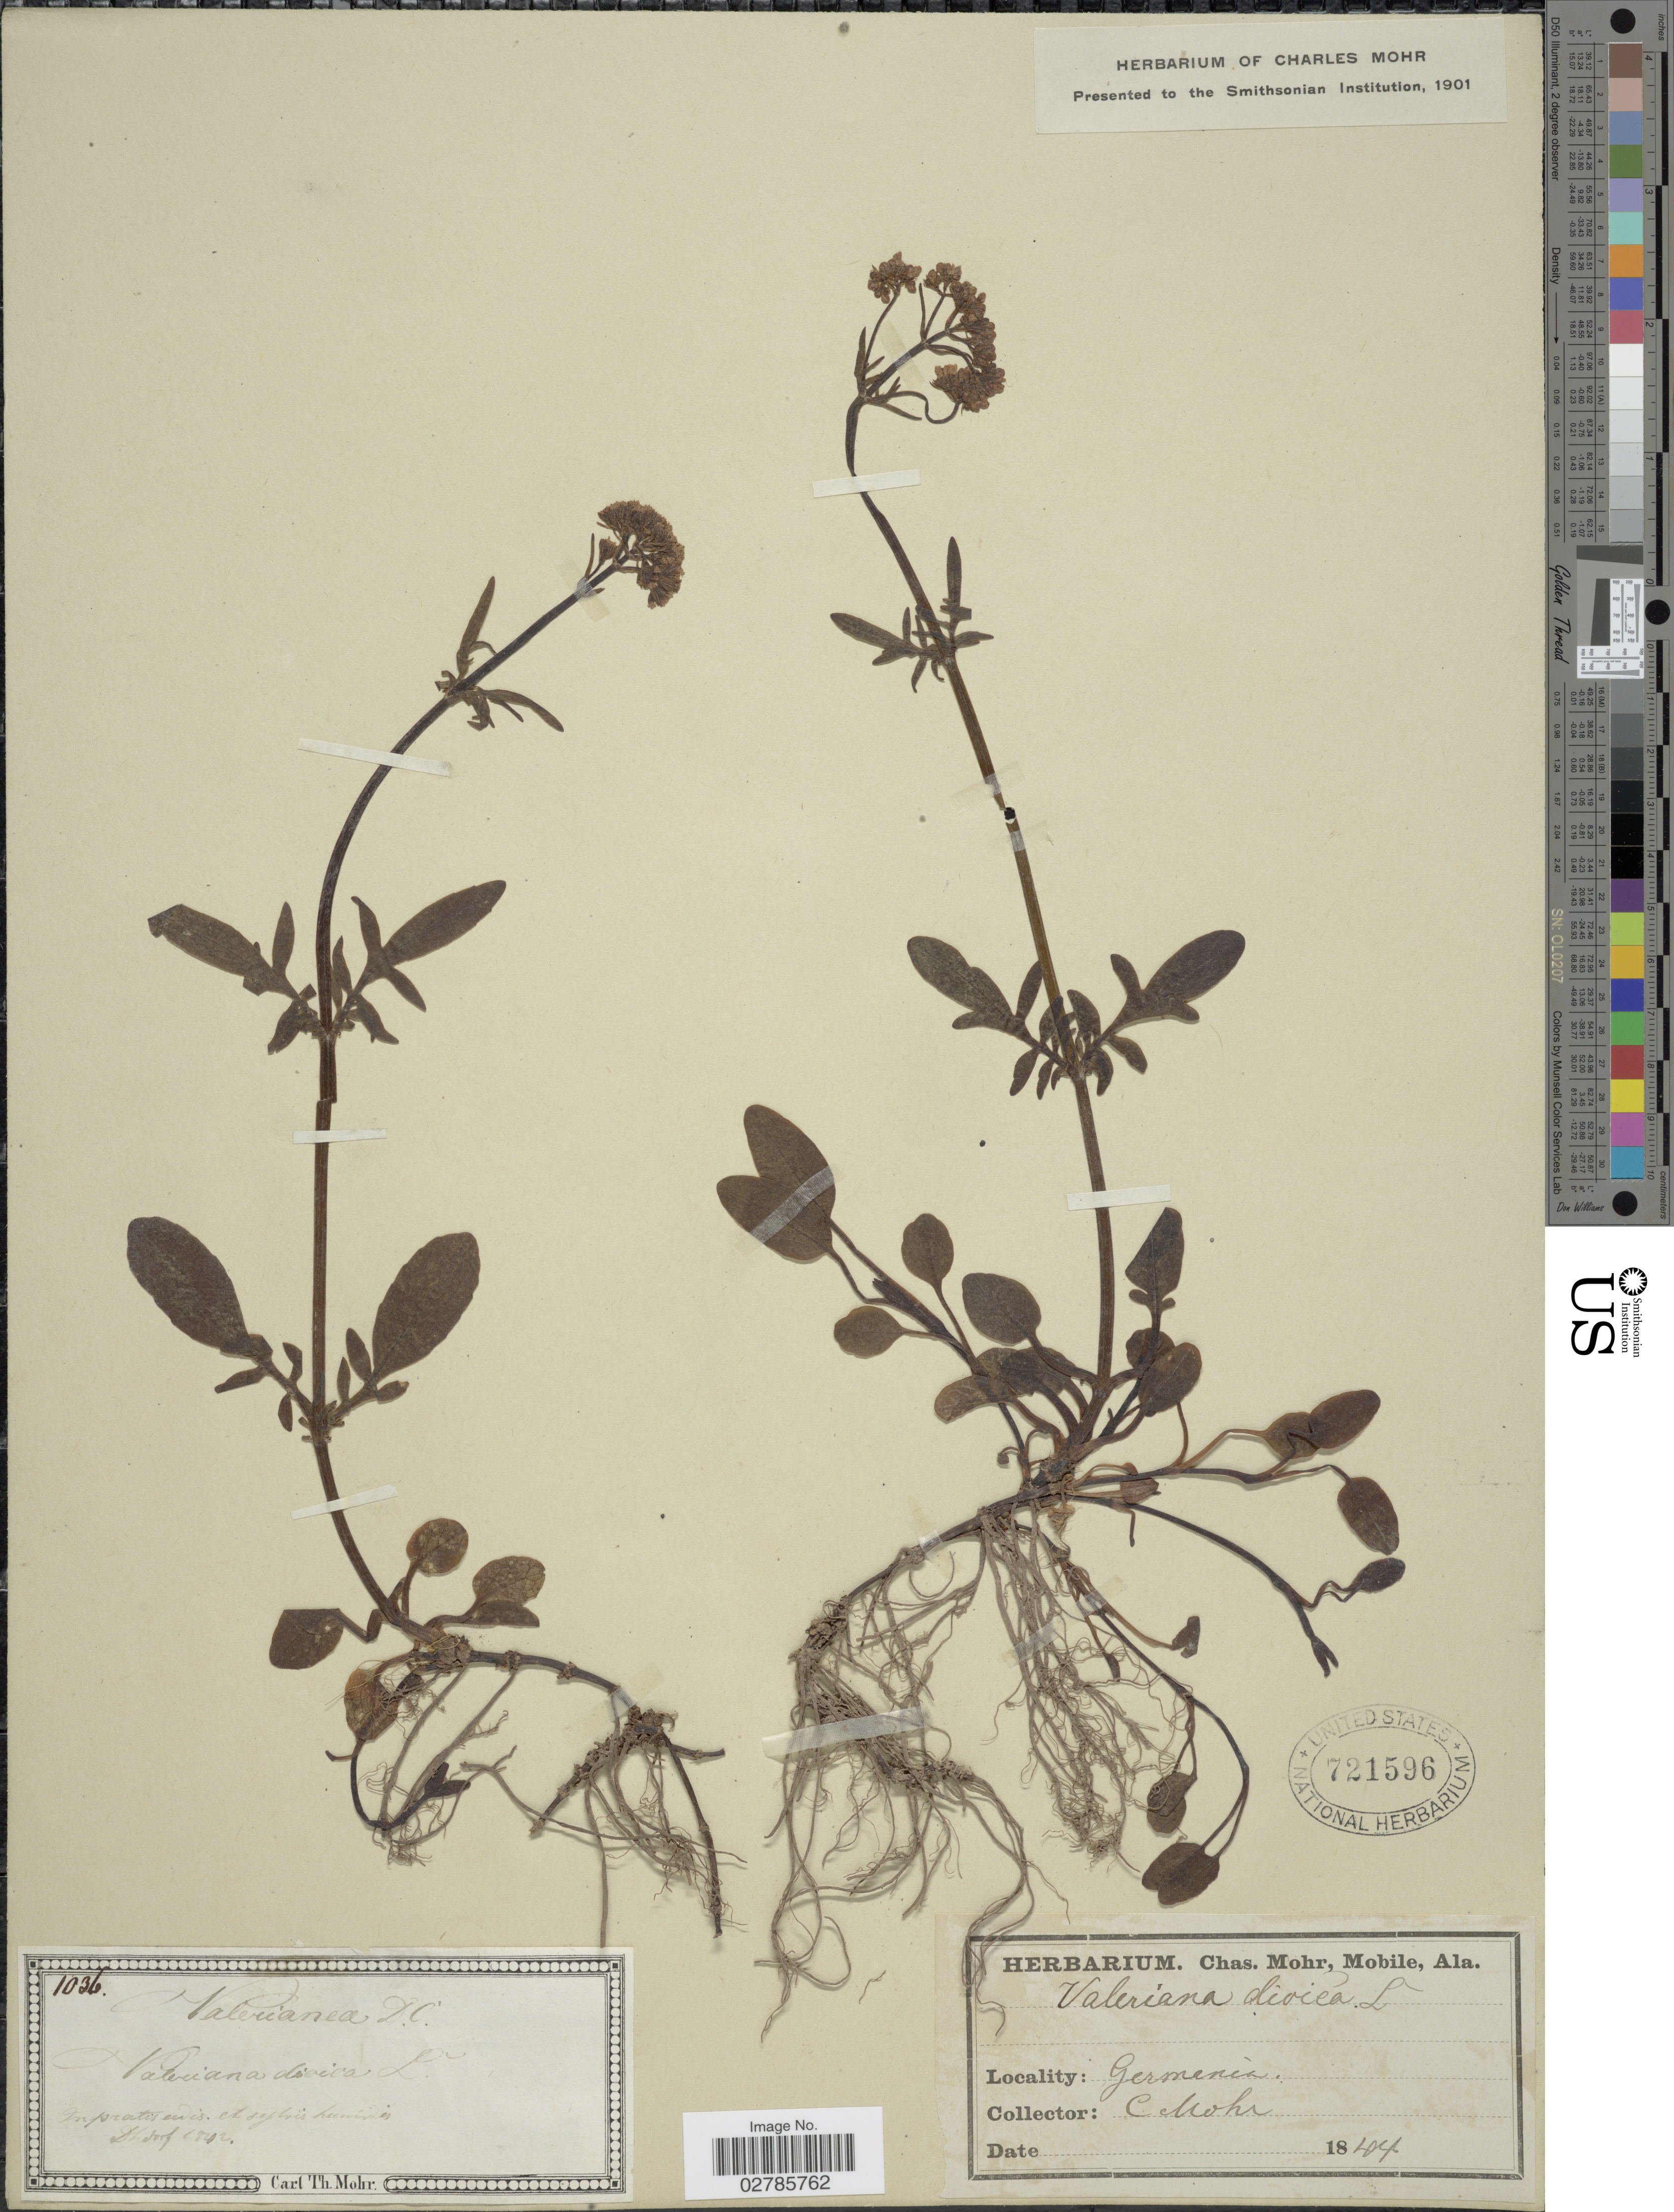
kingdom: Plantae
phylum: Tracheophyta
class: Magnoliopsida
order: Dipsacales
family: Caprifoliaceae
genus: Valeriana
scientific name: Valeriana dioica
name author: L.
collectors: Mohr, C. T. (herbarium)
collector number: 1036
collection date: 1844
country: Germany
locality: In pratis ardis et sylvis humidis.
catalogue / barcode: US 721596